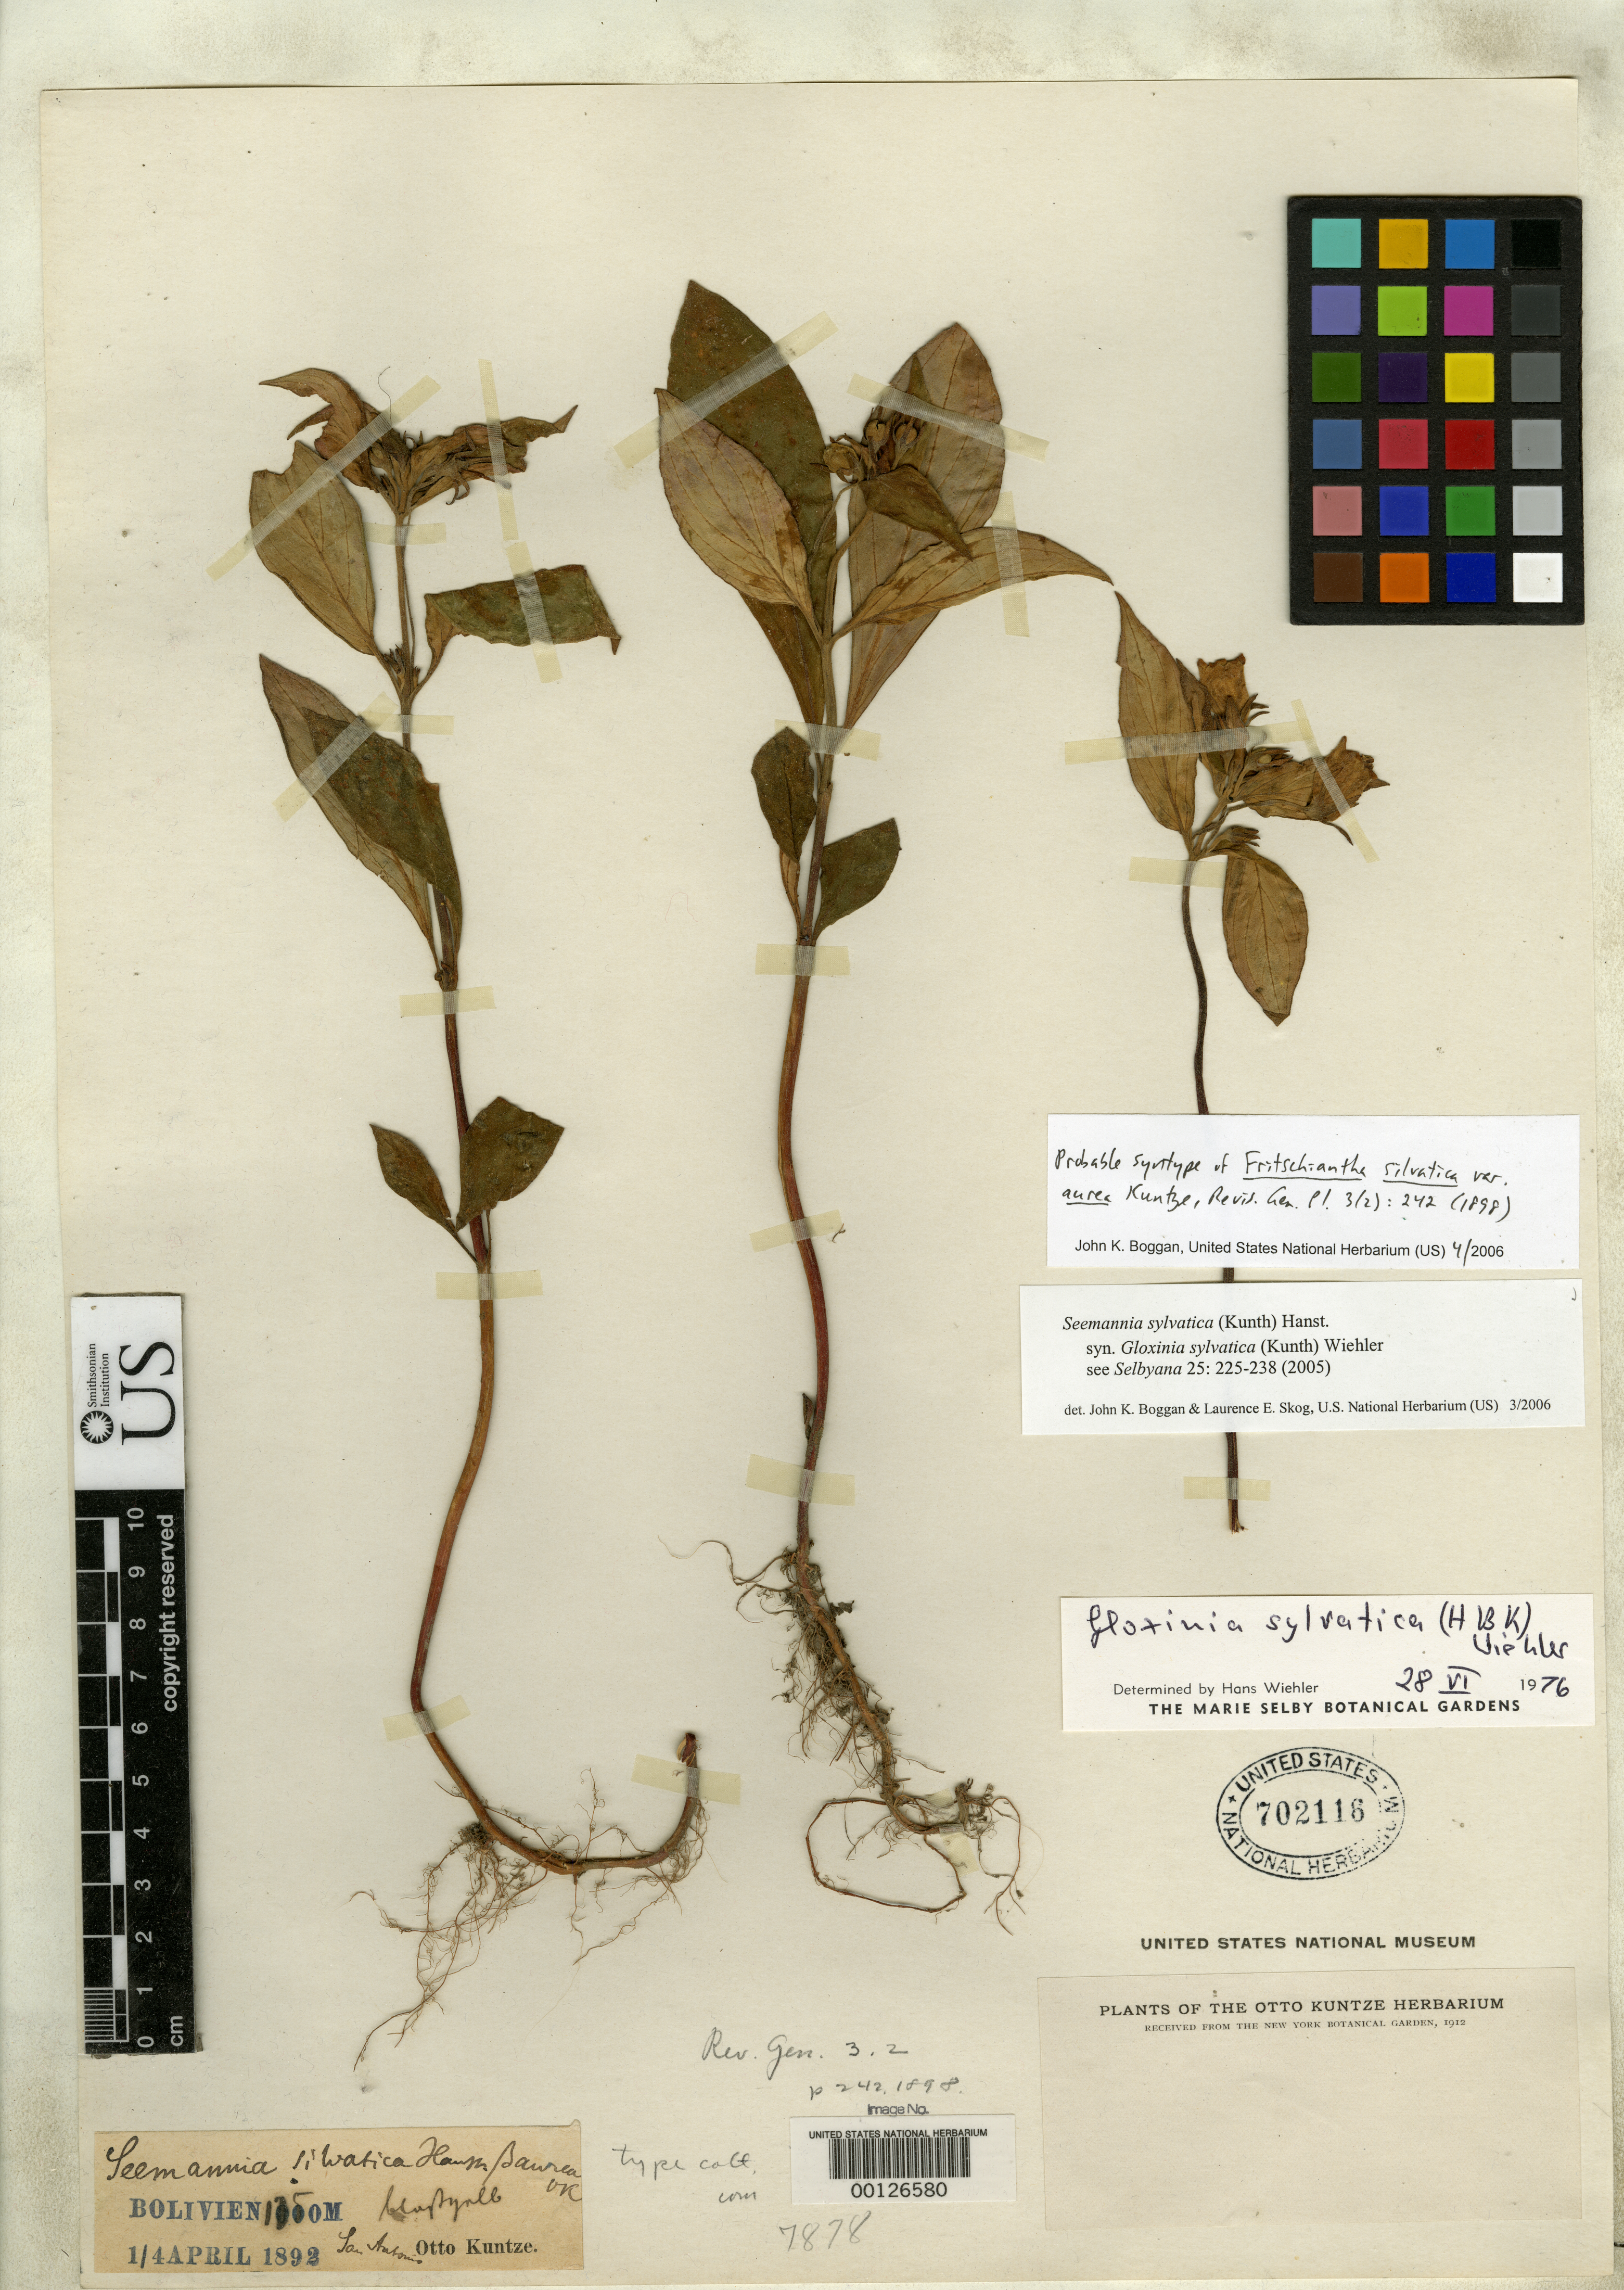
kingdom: Plantae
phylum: Tracheophyta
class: Magnoliopsida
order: Lamiales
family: Gesneriaceae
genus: Fritschiantha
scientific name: Fritschiantha sylvatica var. aurea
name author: Kuntze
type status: Possible Syntype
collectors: C.E.O. Kuntze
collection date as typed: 1/4 April 1892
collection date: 1892-04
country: Bolivia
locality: Rio Juntas, San Antonia.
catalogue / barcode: US 702116